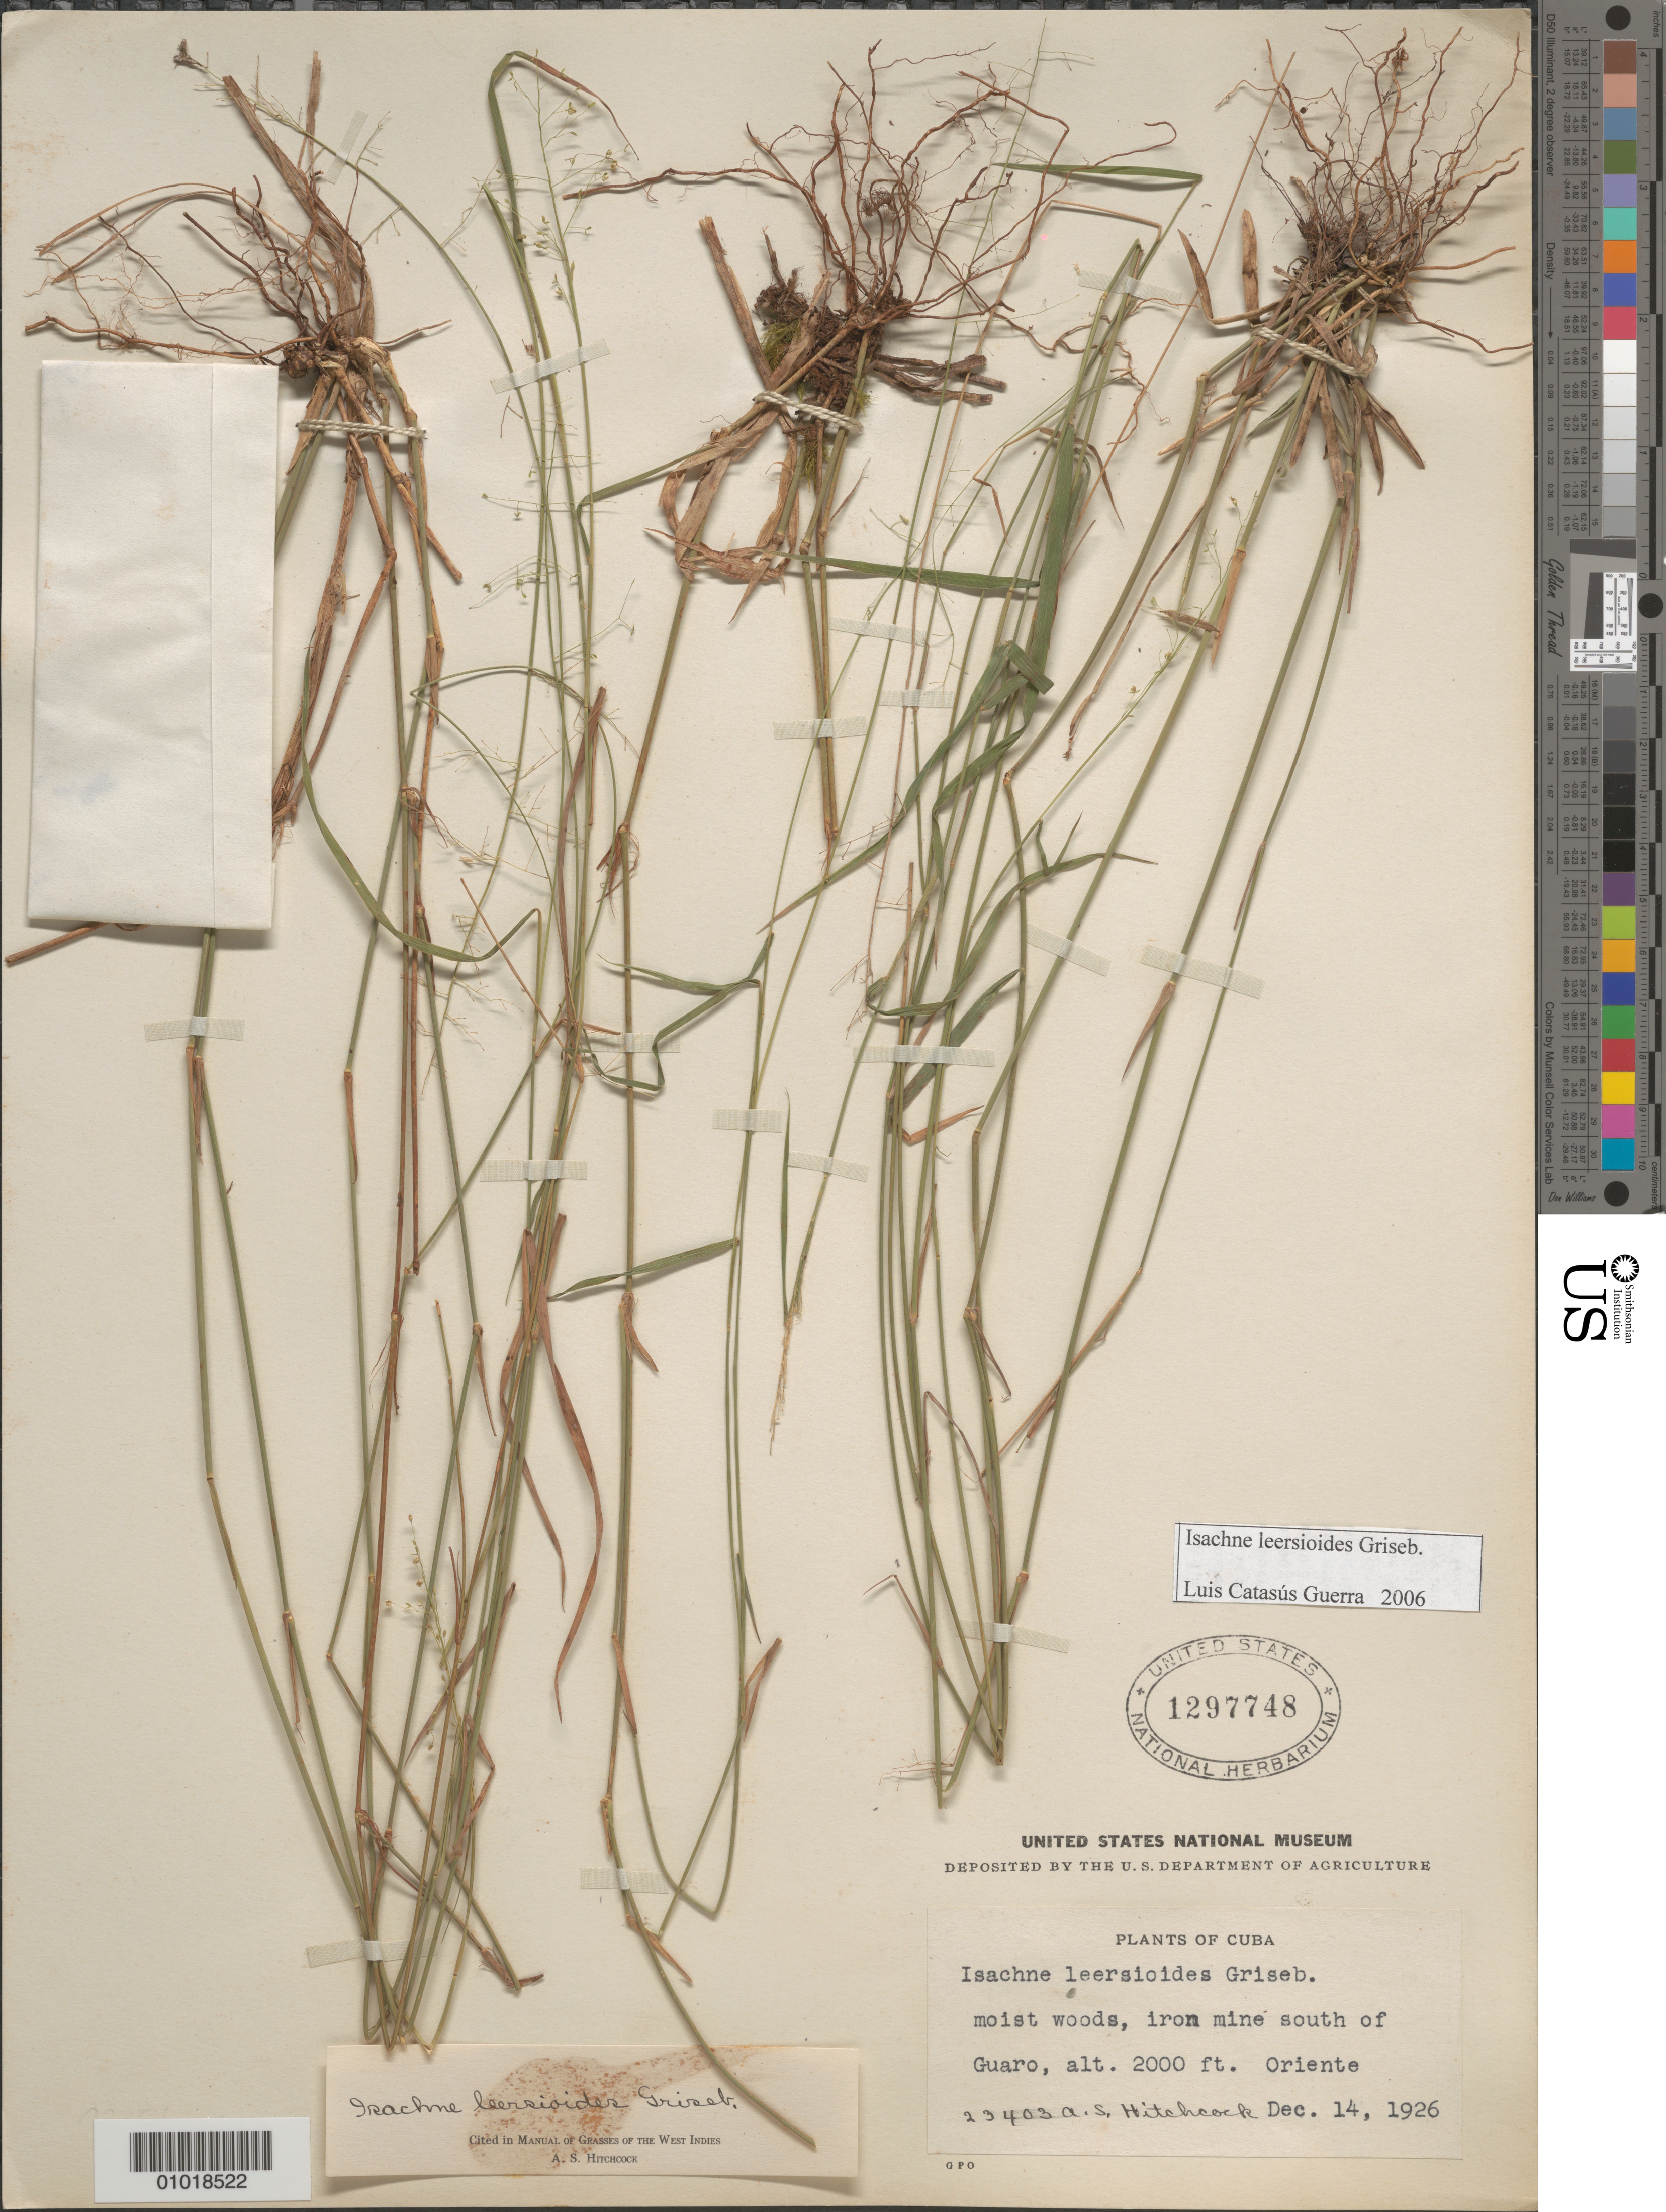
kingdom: Plantae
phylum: Tracheophyta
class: Liliopsida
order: Poales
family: Poaceae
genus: Isachne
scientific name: Isachne leersioides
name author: Griseb.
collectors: A. S. Hitchcock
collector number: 23403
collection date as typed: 14 Dec 1926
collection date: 1926-12-14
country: Cuba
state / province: Oriente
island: Cuba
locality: moist woods, iron mine south of Gauro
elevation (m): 610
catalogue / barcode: US 1297748